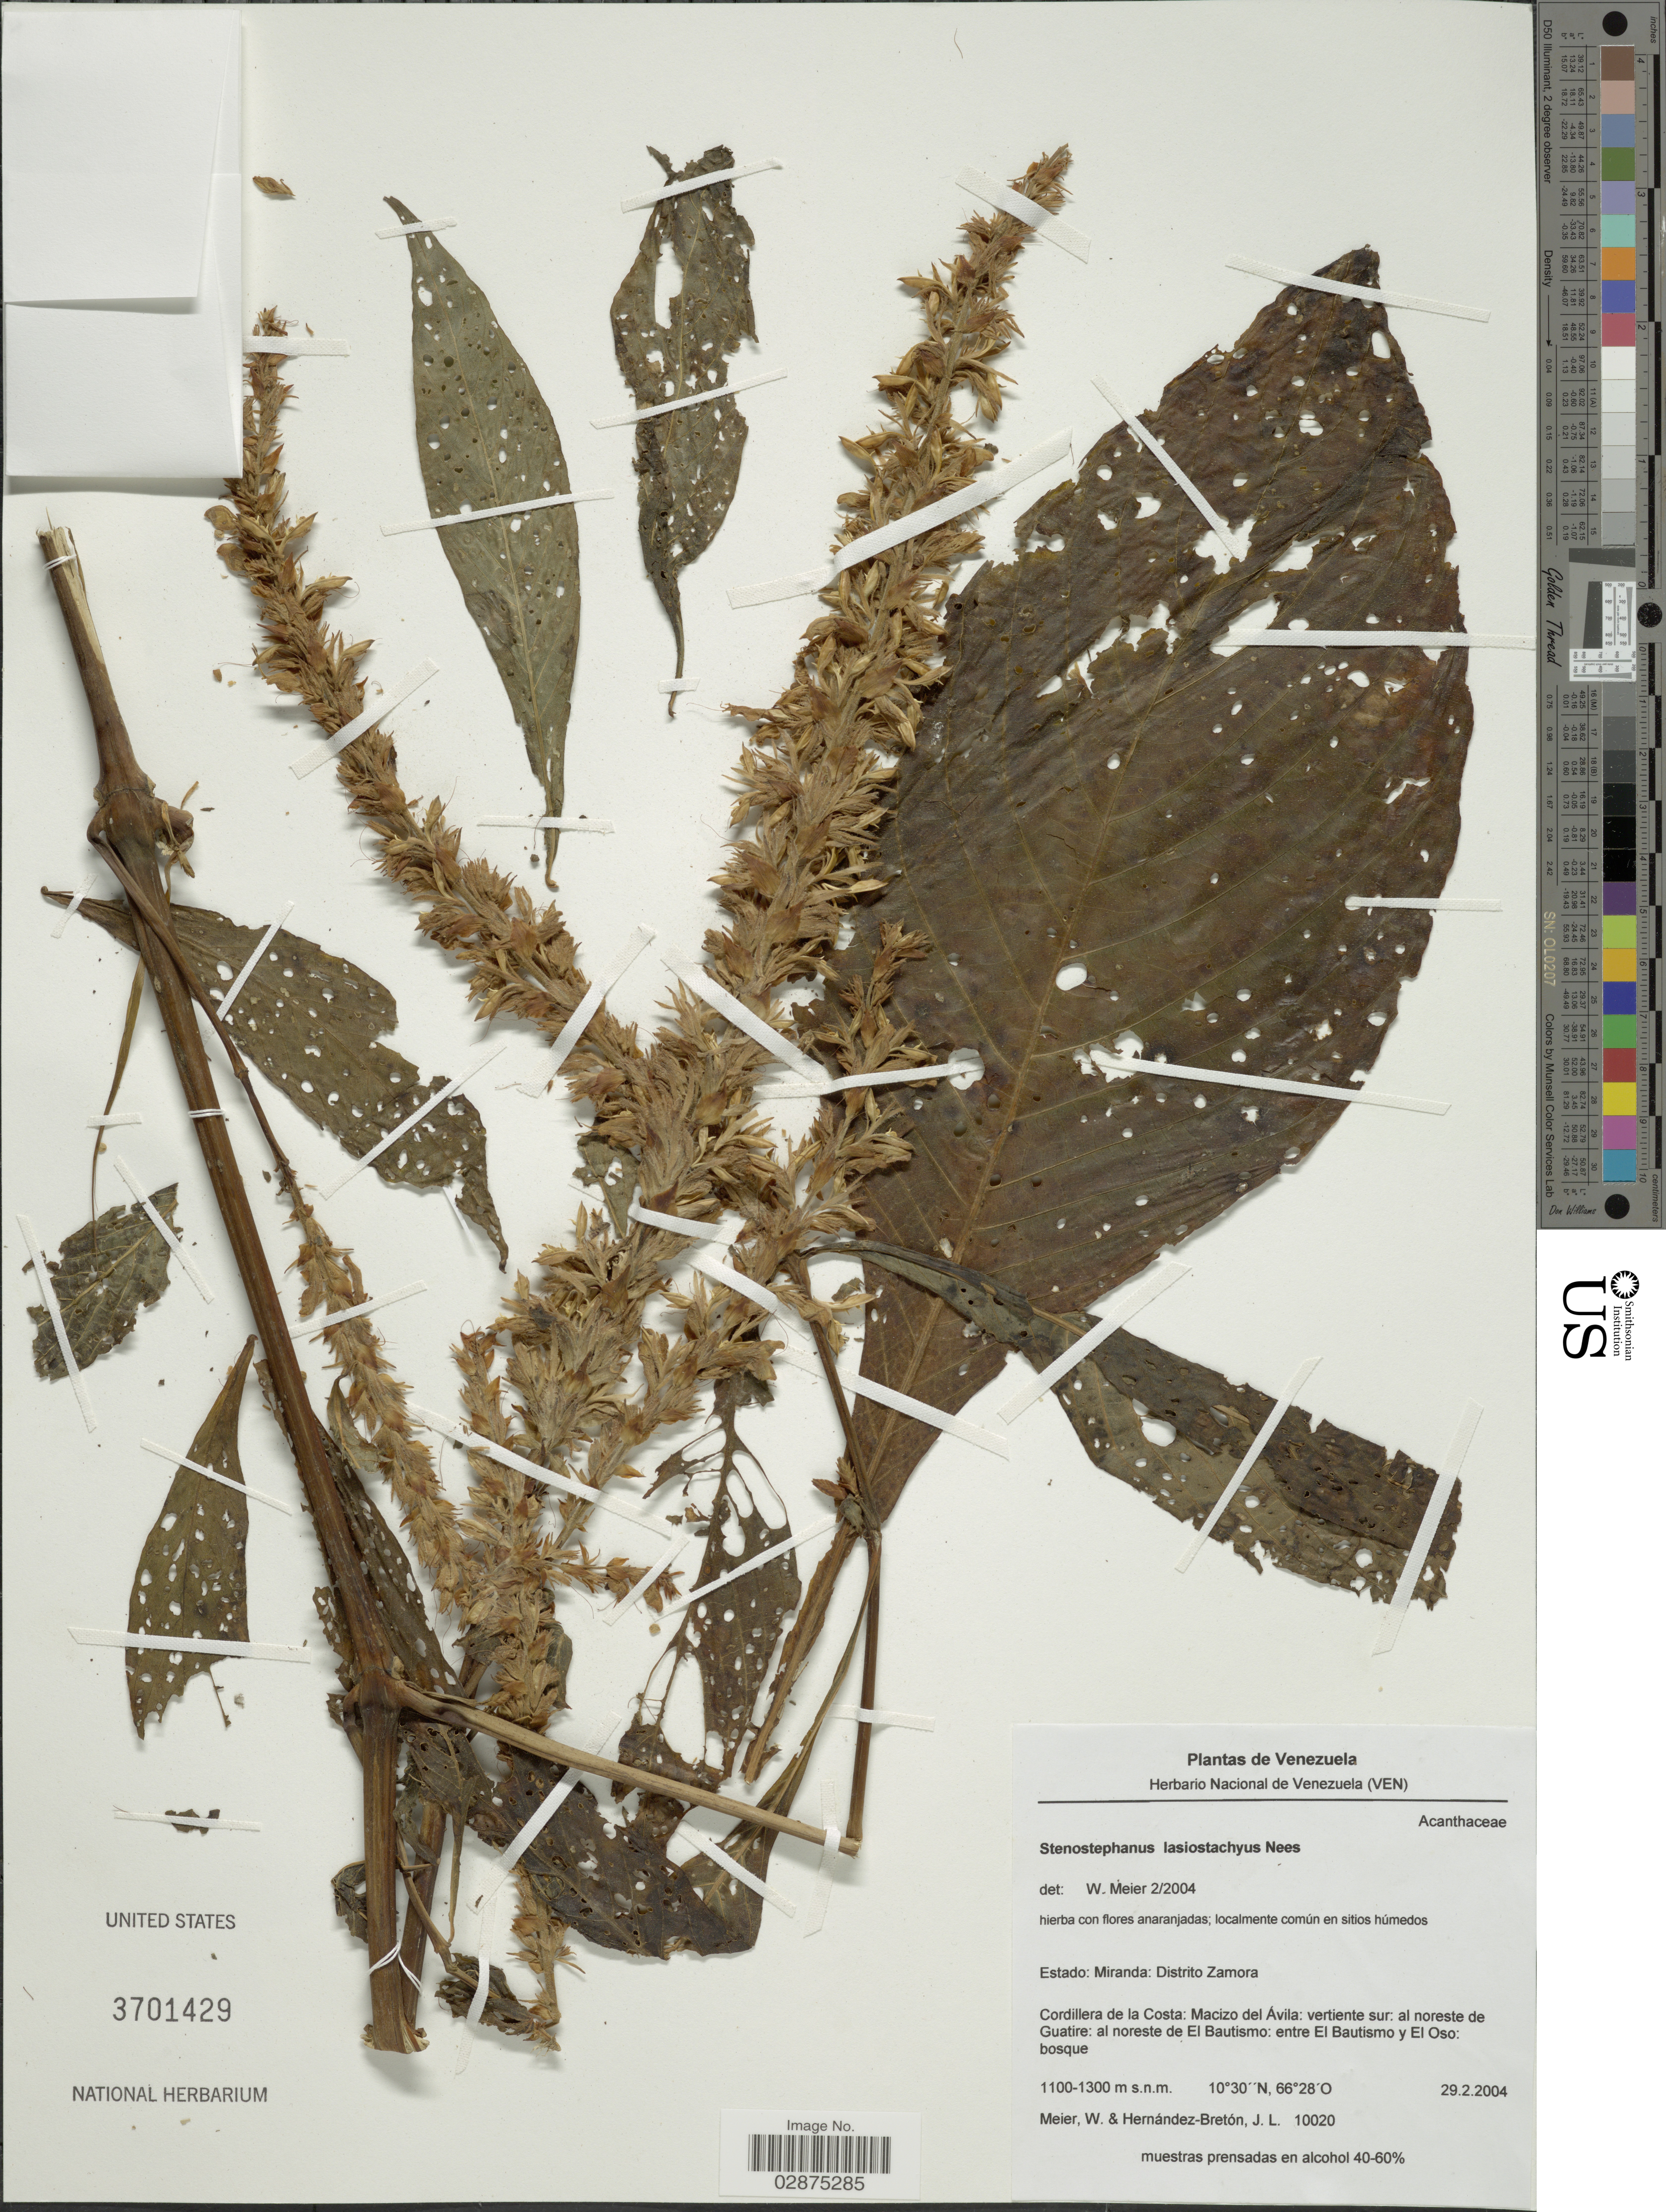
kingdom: Plantae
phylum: Tracheophyta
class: Magnoliopsida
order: Lamiales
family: Acanthaceae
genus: Stenostephanus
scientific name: Stenostephanus lasiostachyus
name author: Nees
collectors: W. Meier & J. L. Hernandez-Breton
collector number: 10020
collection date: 2004-02-29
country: Venezuela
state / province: Miranda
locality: Distrito Zamora. Cordillera de la Costa: Macizo del Avilla: vertiente sur: al noreste de Guatire: al noreste de El Bautismo: entre El Bautismo y El Oso.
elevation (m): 1100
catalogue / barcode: US 3701429